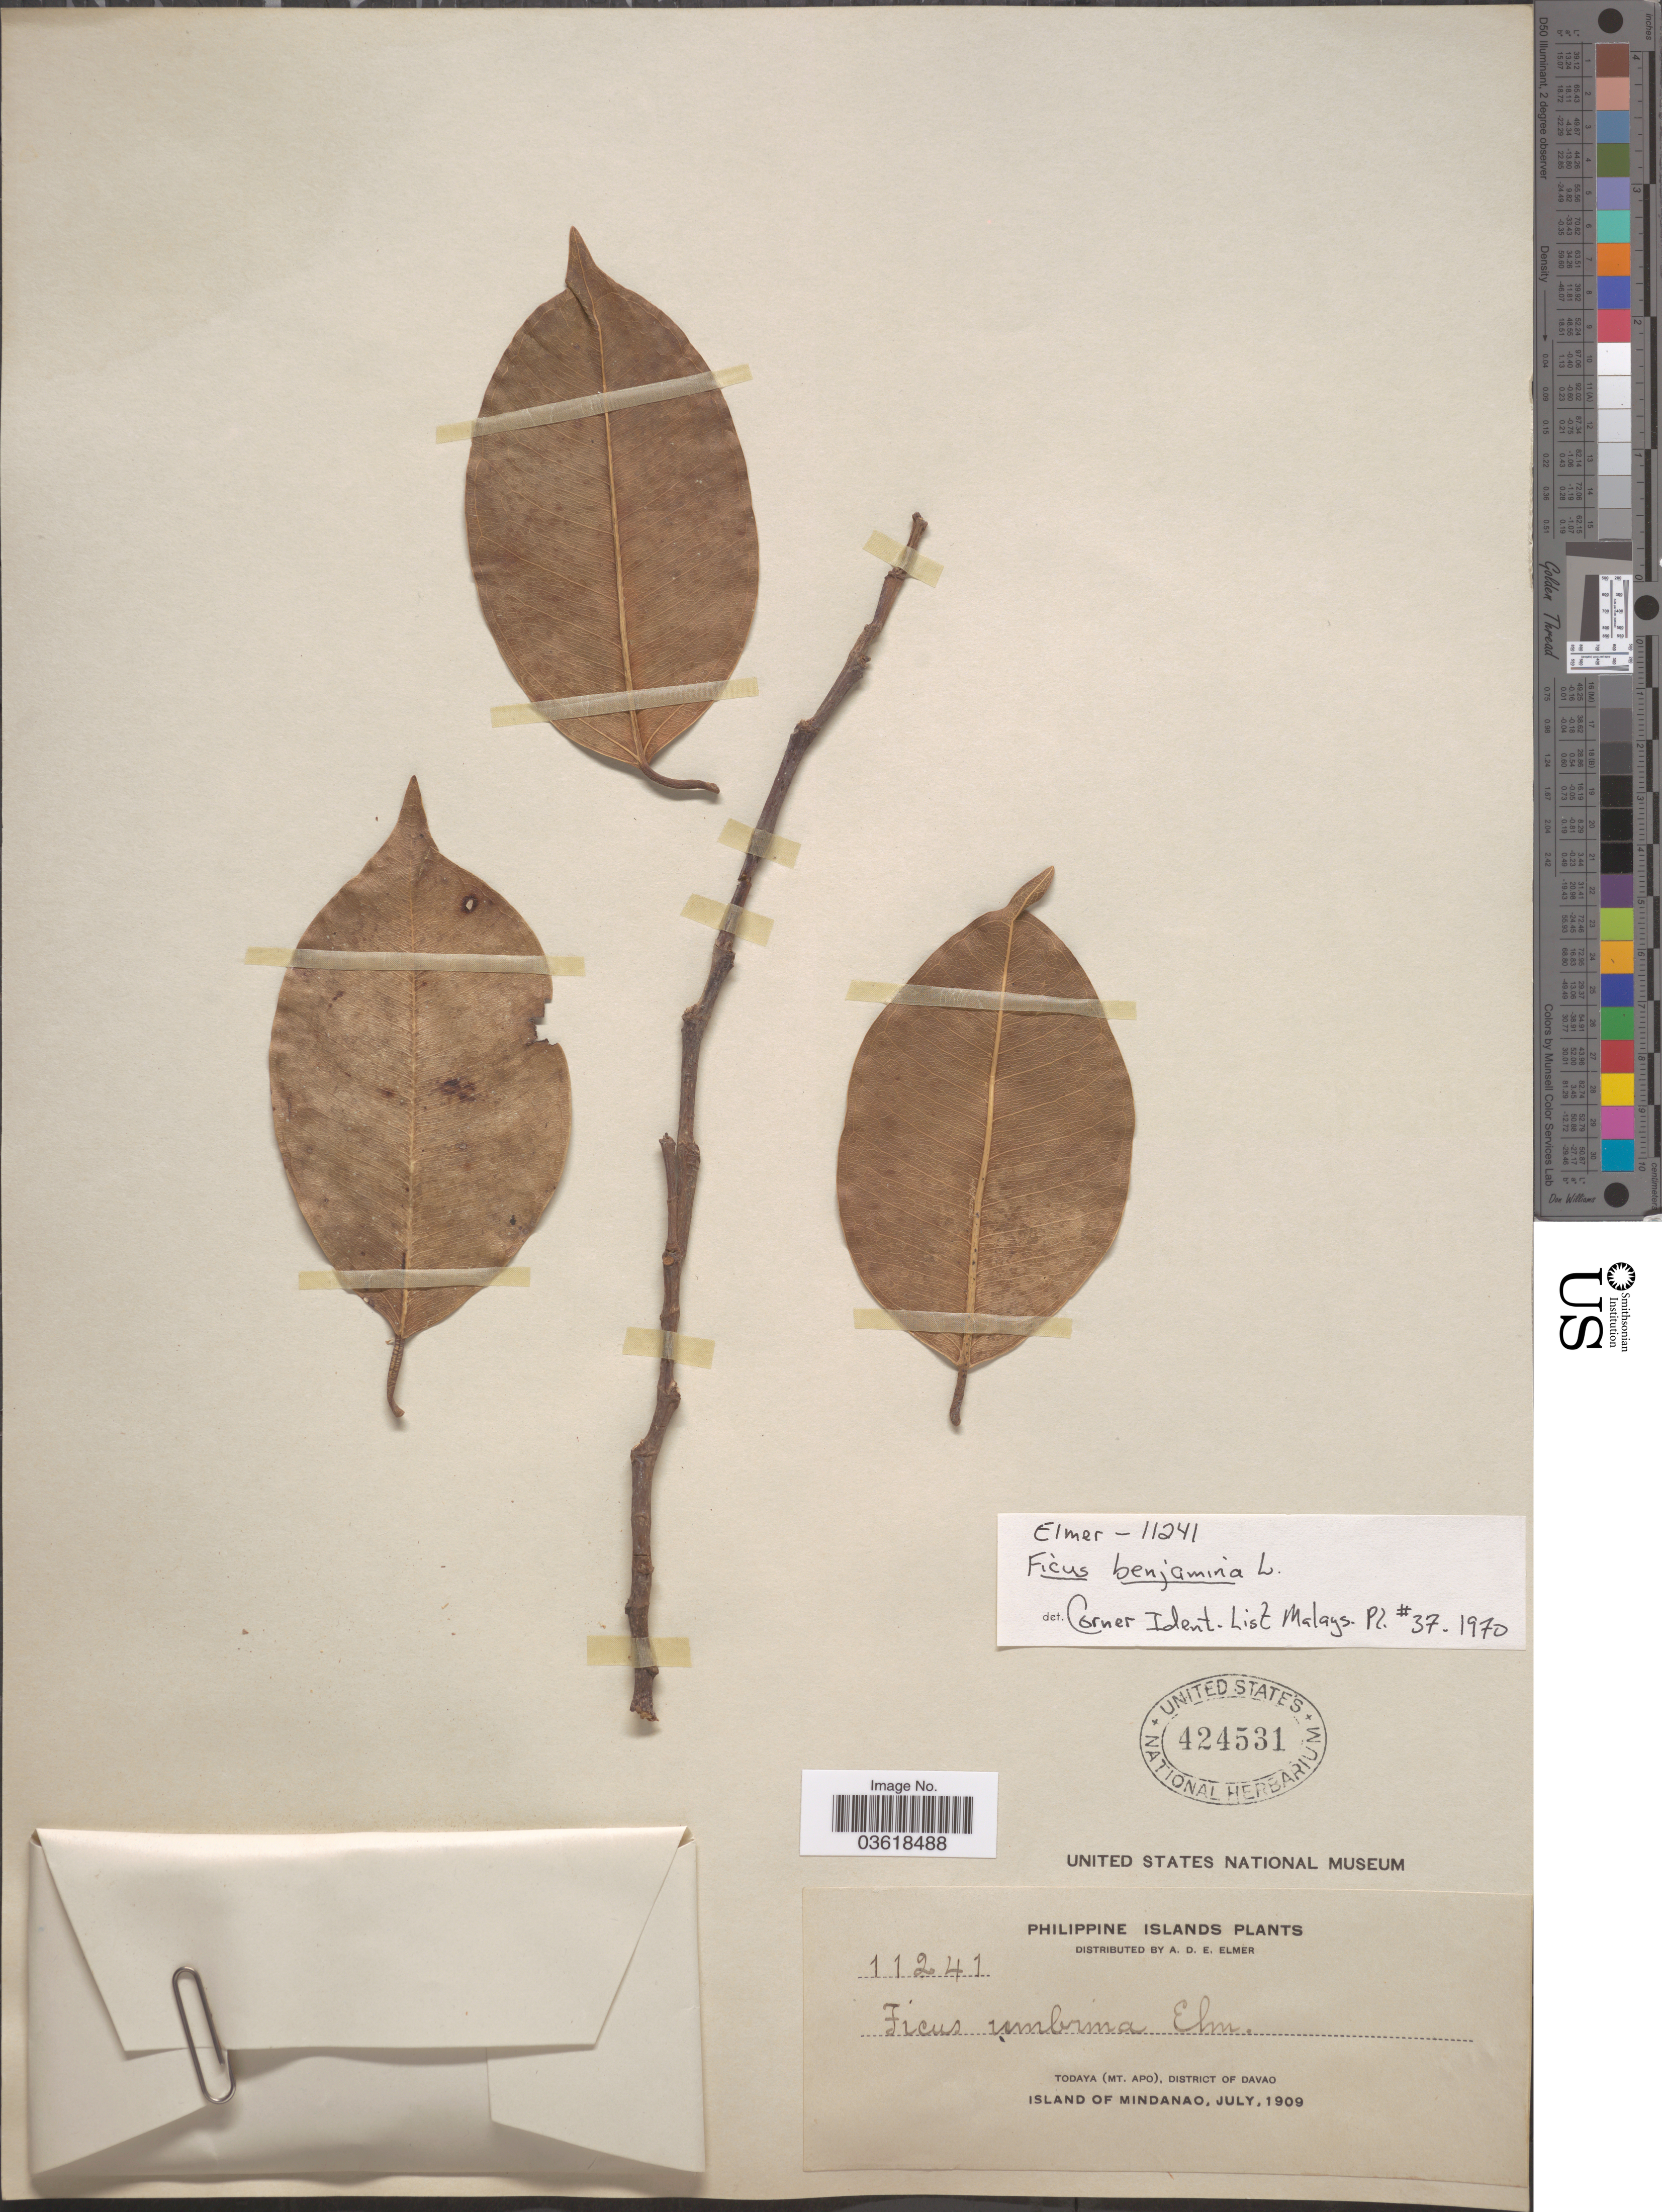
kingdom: Plantae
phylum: Tracheophyta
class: Magnoliopsida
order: Rosales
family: Moraceae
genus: Ficus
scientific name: Ficus benjamina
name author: L.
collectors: A. D. E. Elmer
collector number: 11241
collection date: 1909-07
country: Philippines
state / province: Davao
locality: Philippine Islands. Todaya (Mt. Apo), District of Davao. Island of Mindanao.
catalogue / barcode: US 424531